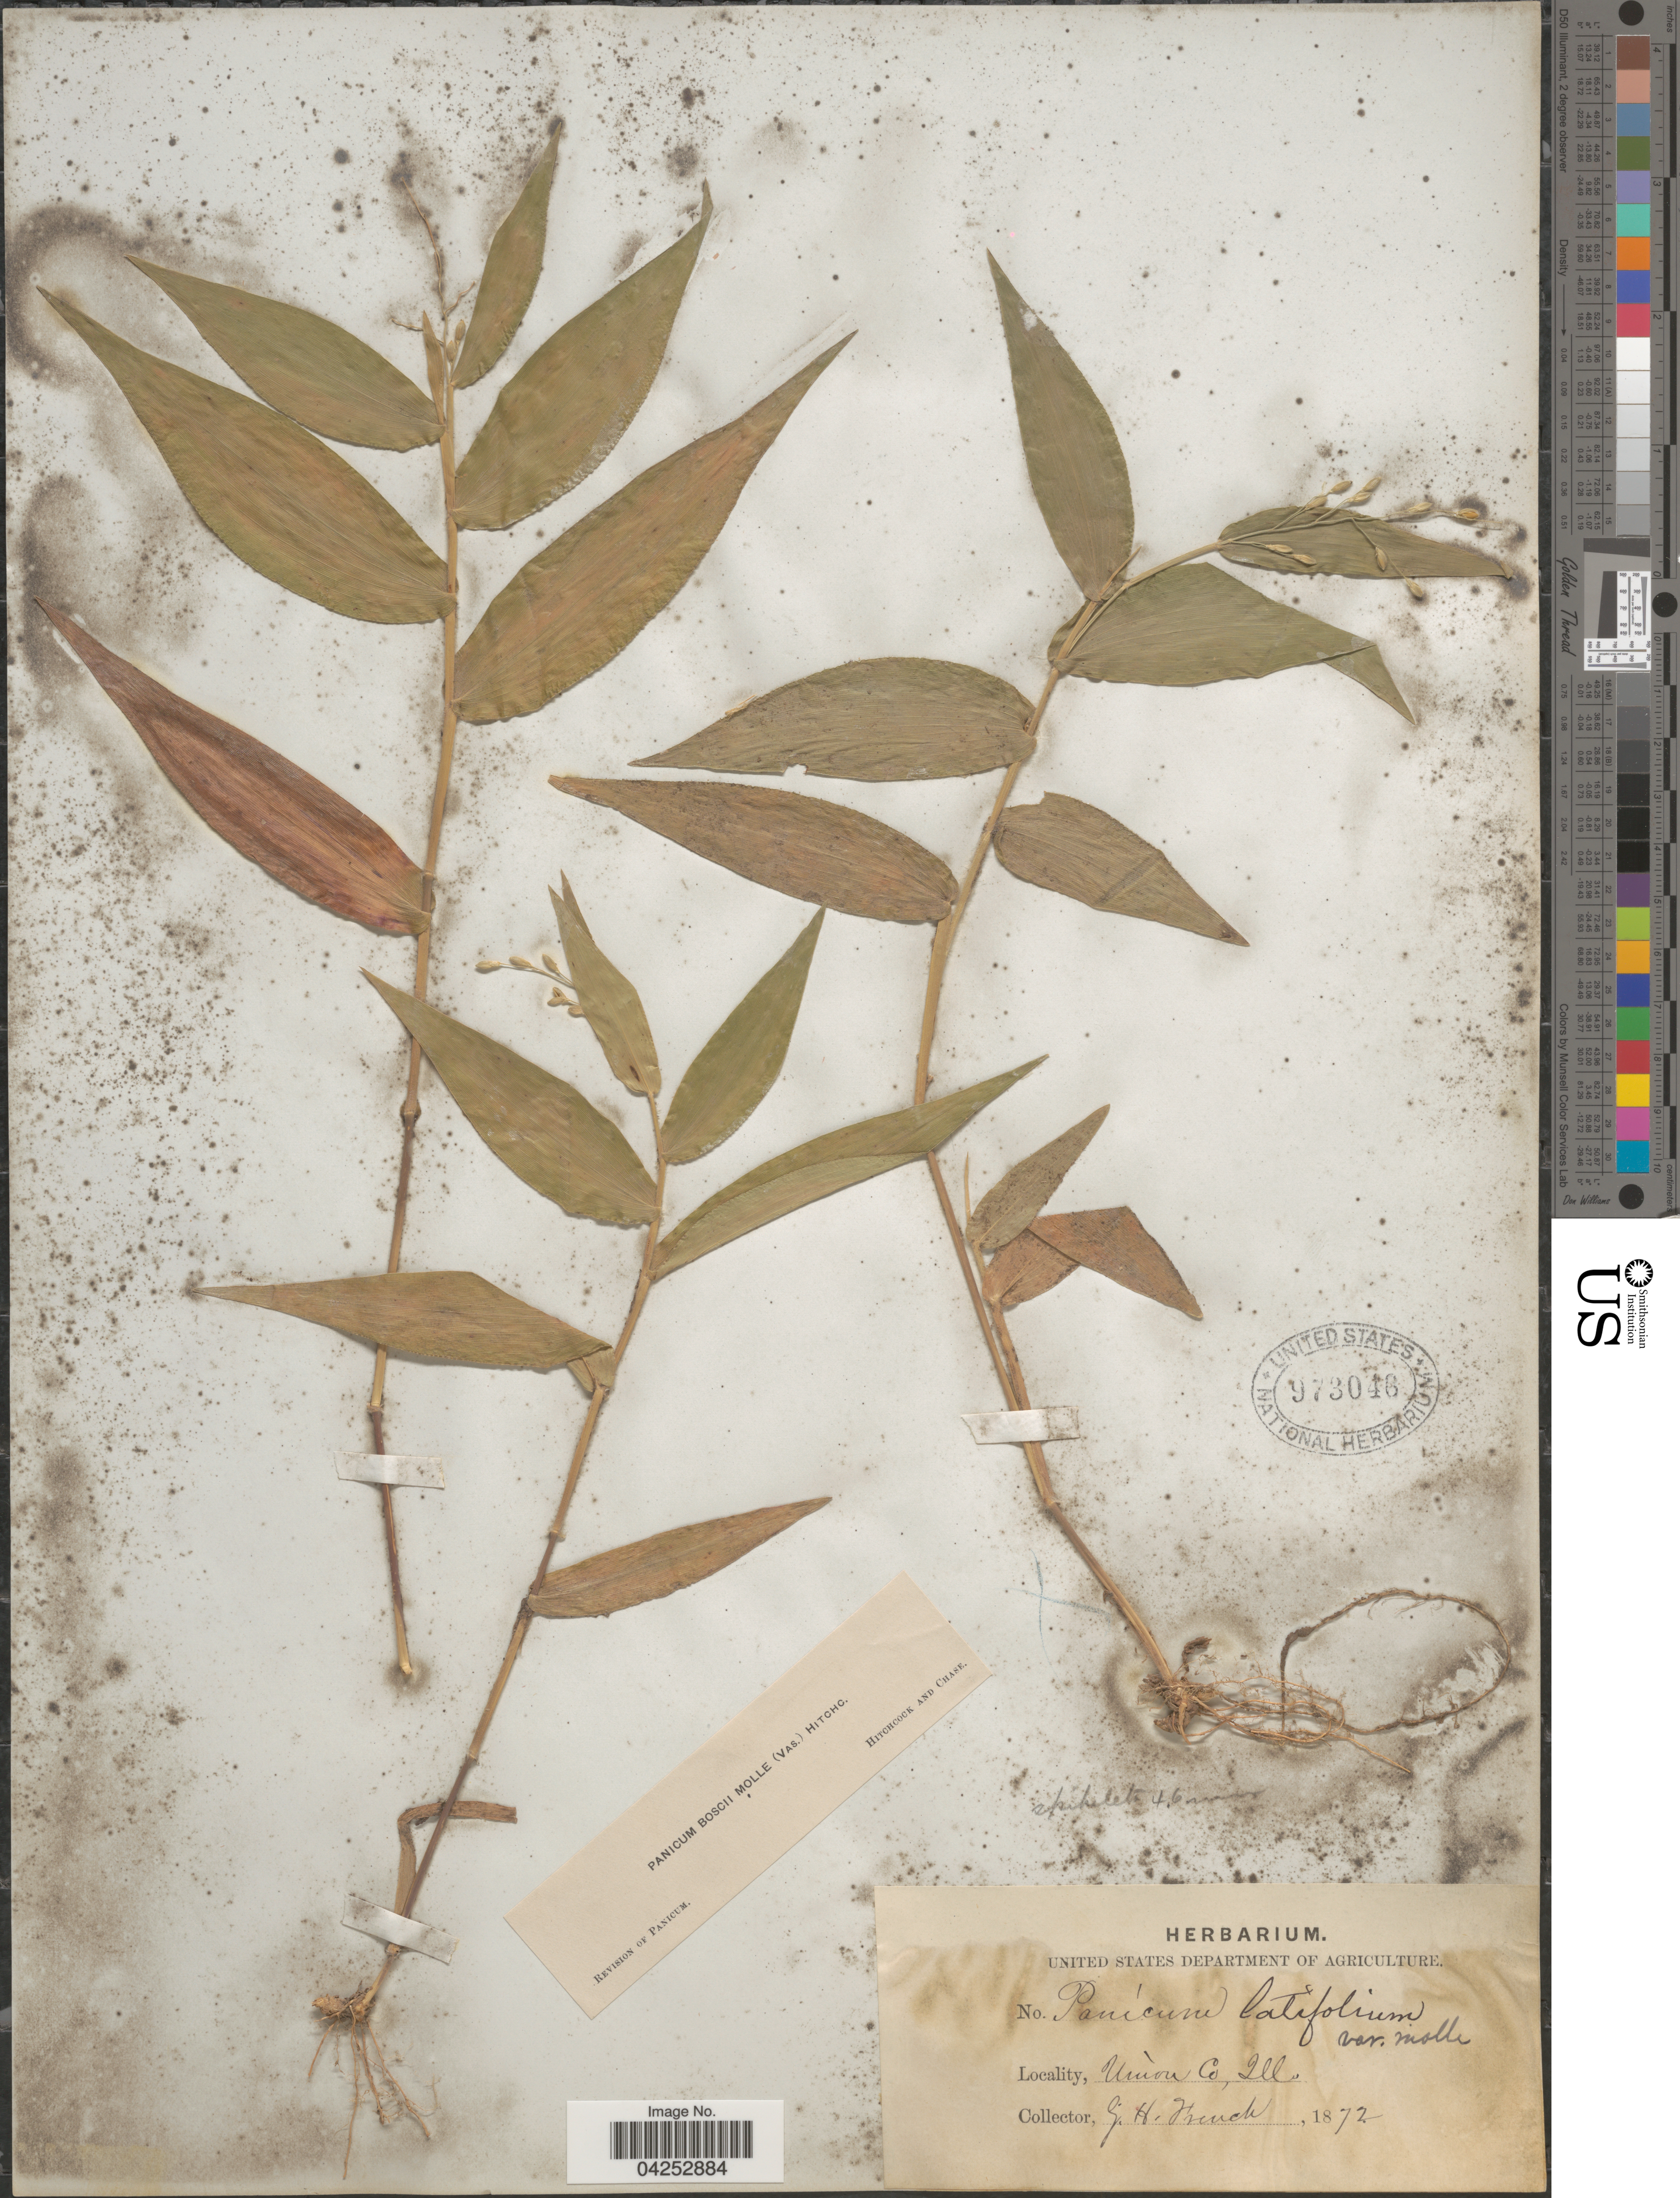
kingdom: Plantae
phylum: Tracheophyta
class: Liliopsida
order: Poales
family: Poaceae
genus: Dichanthelium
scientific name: Dichanthelium boscii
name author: (Poir.) Gould & C.A. Clark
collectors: G. H. French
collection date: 1872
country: United States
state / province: Illinois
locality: Union Co.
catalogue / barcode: US 973046